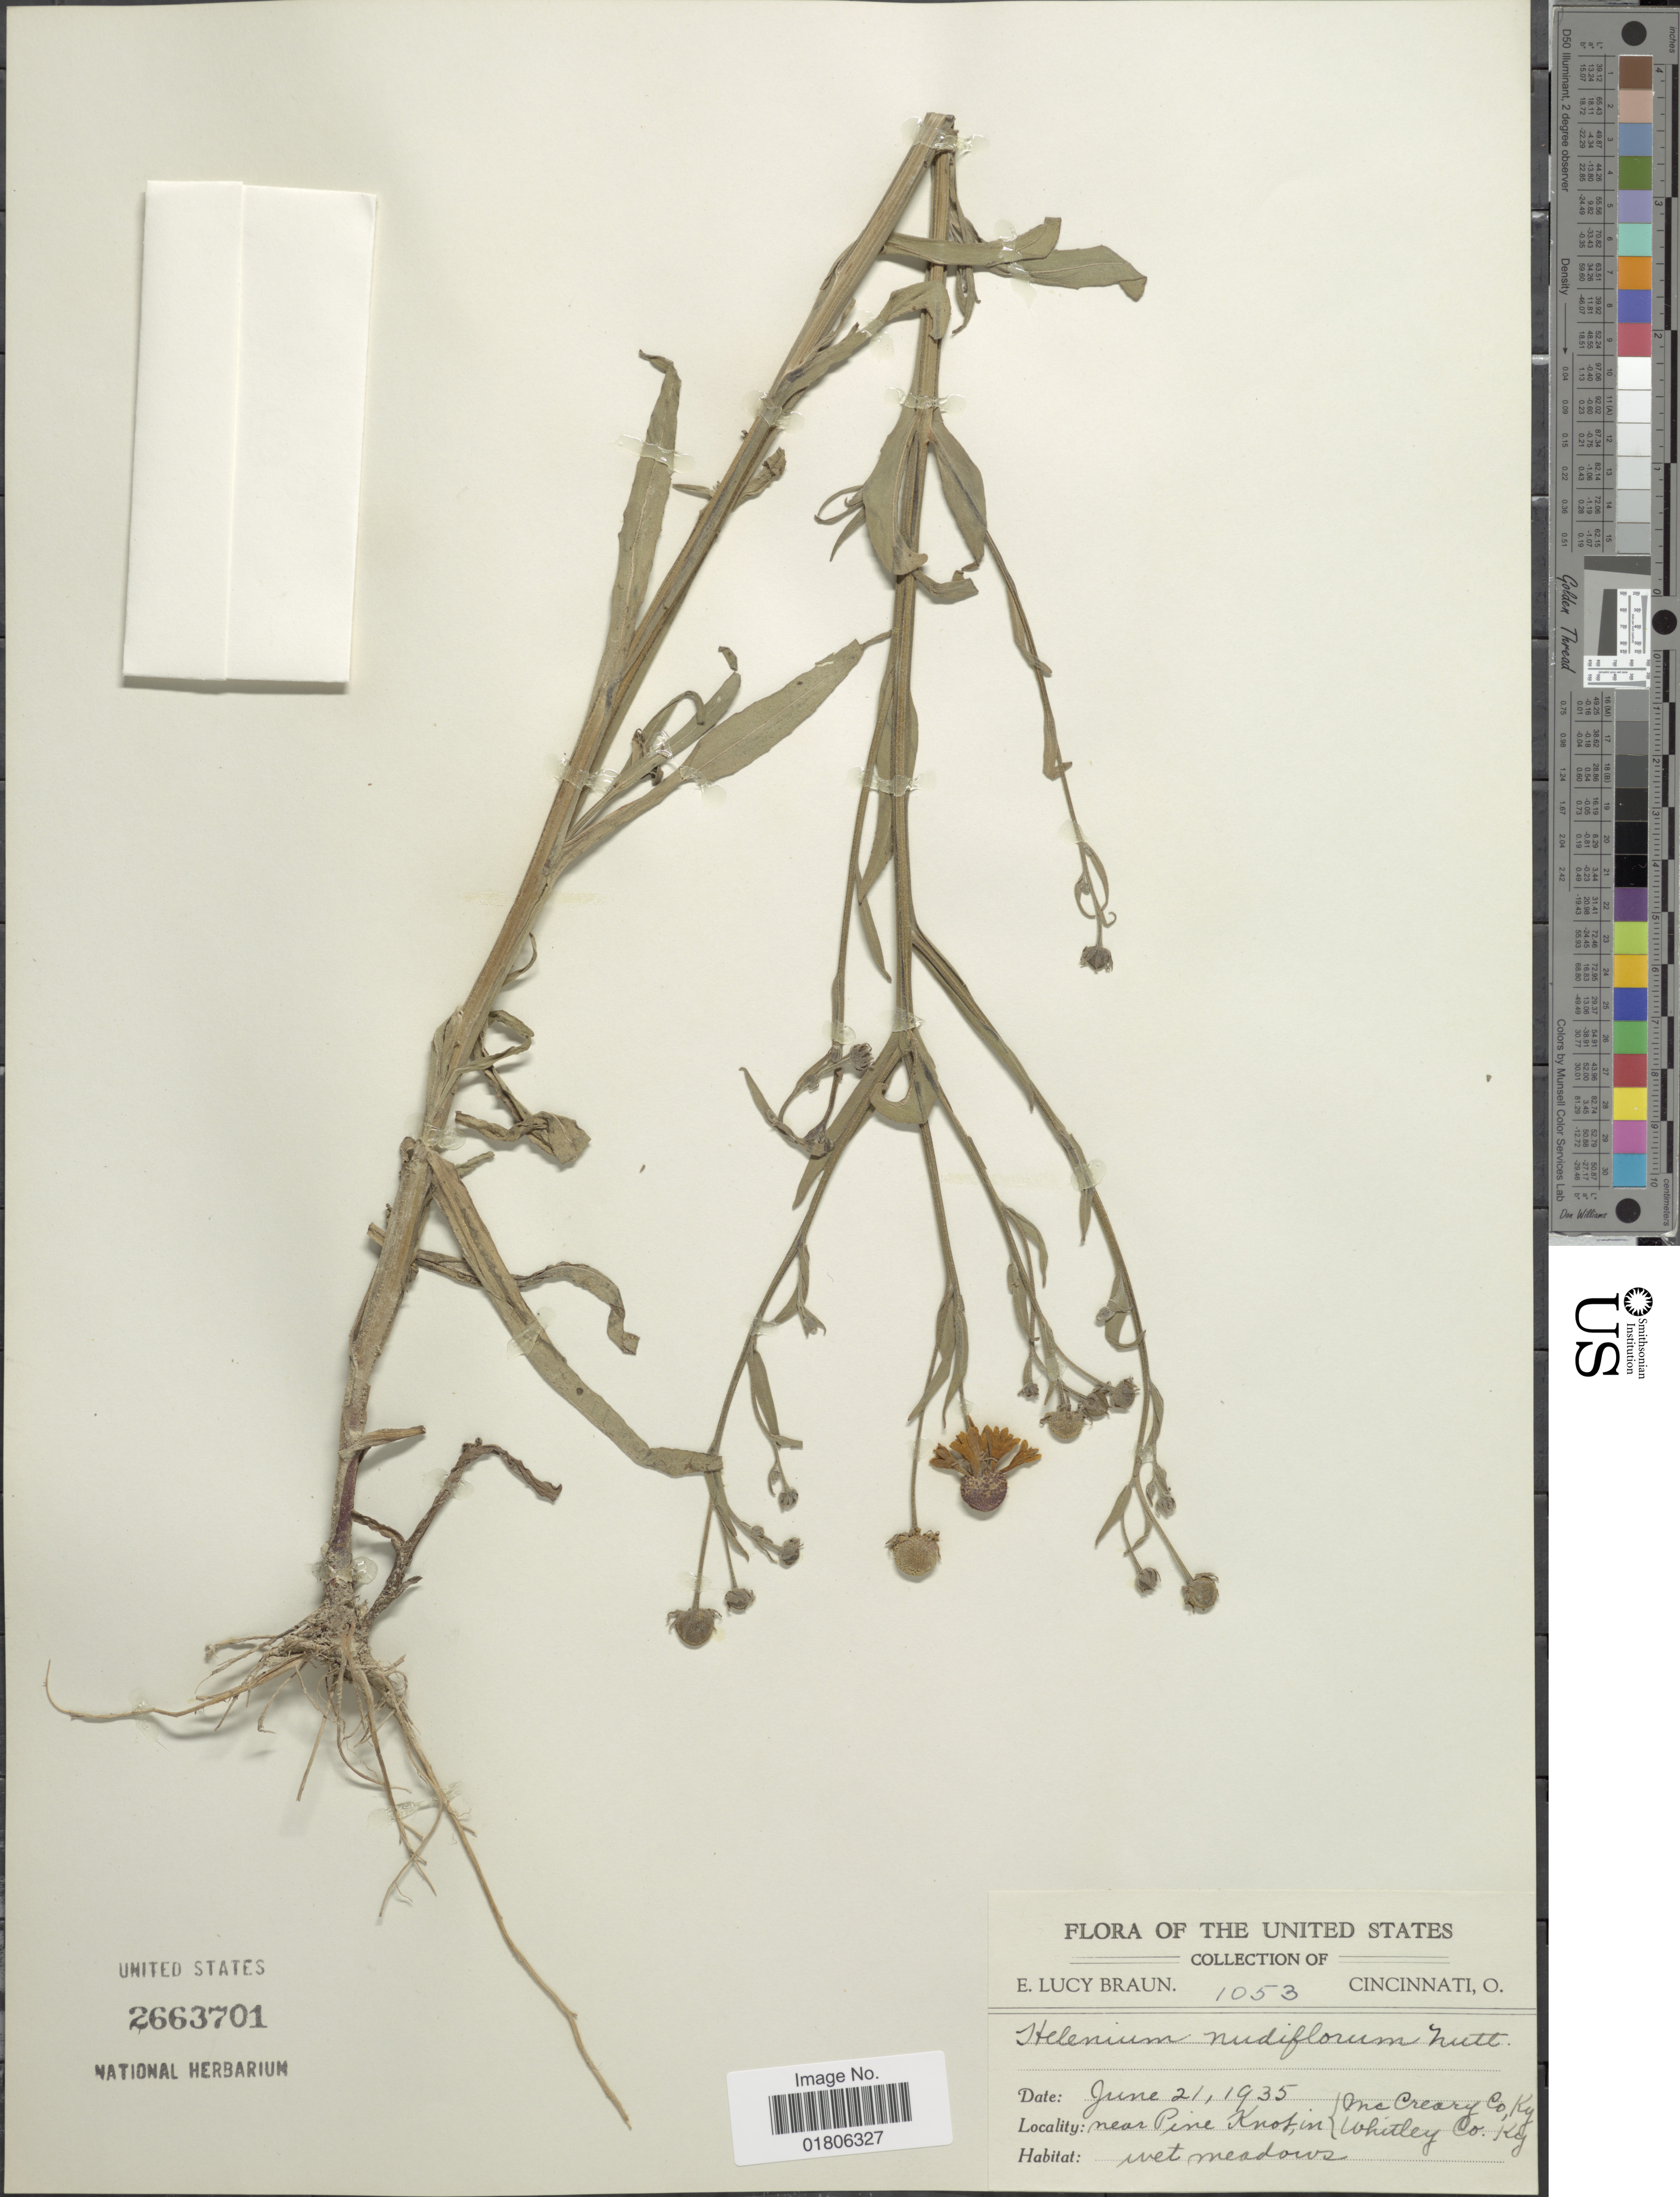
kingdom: Plantae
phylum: Tracheophyta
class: Magnoliopsida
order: Asterales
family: Asteraceae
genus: Helenium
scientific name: Helenium flexuosum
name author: Raf.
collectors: E. L. Braun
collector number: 1053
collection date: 1935-06-21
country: United States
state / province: Kentucky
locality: Near Pine Knot in Inc Creary Co. Whitley Co.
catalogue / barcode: US 2663701